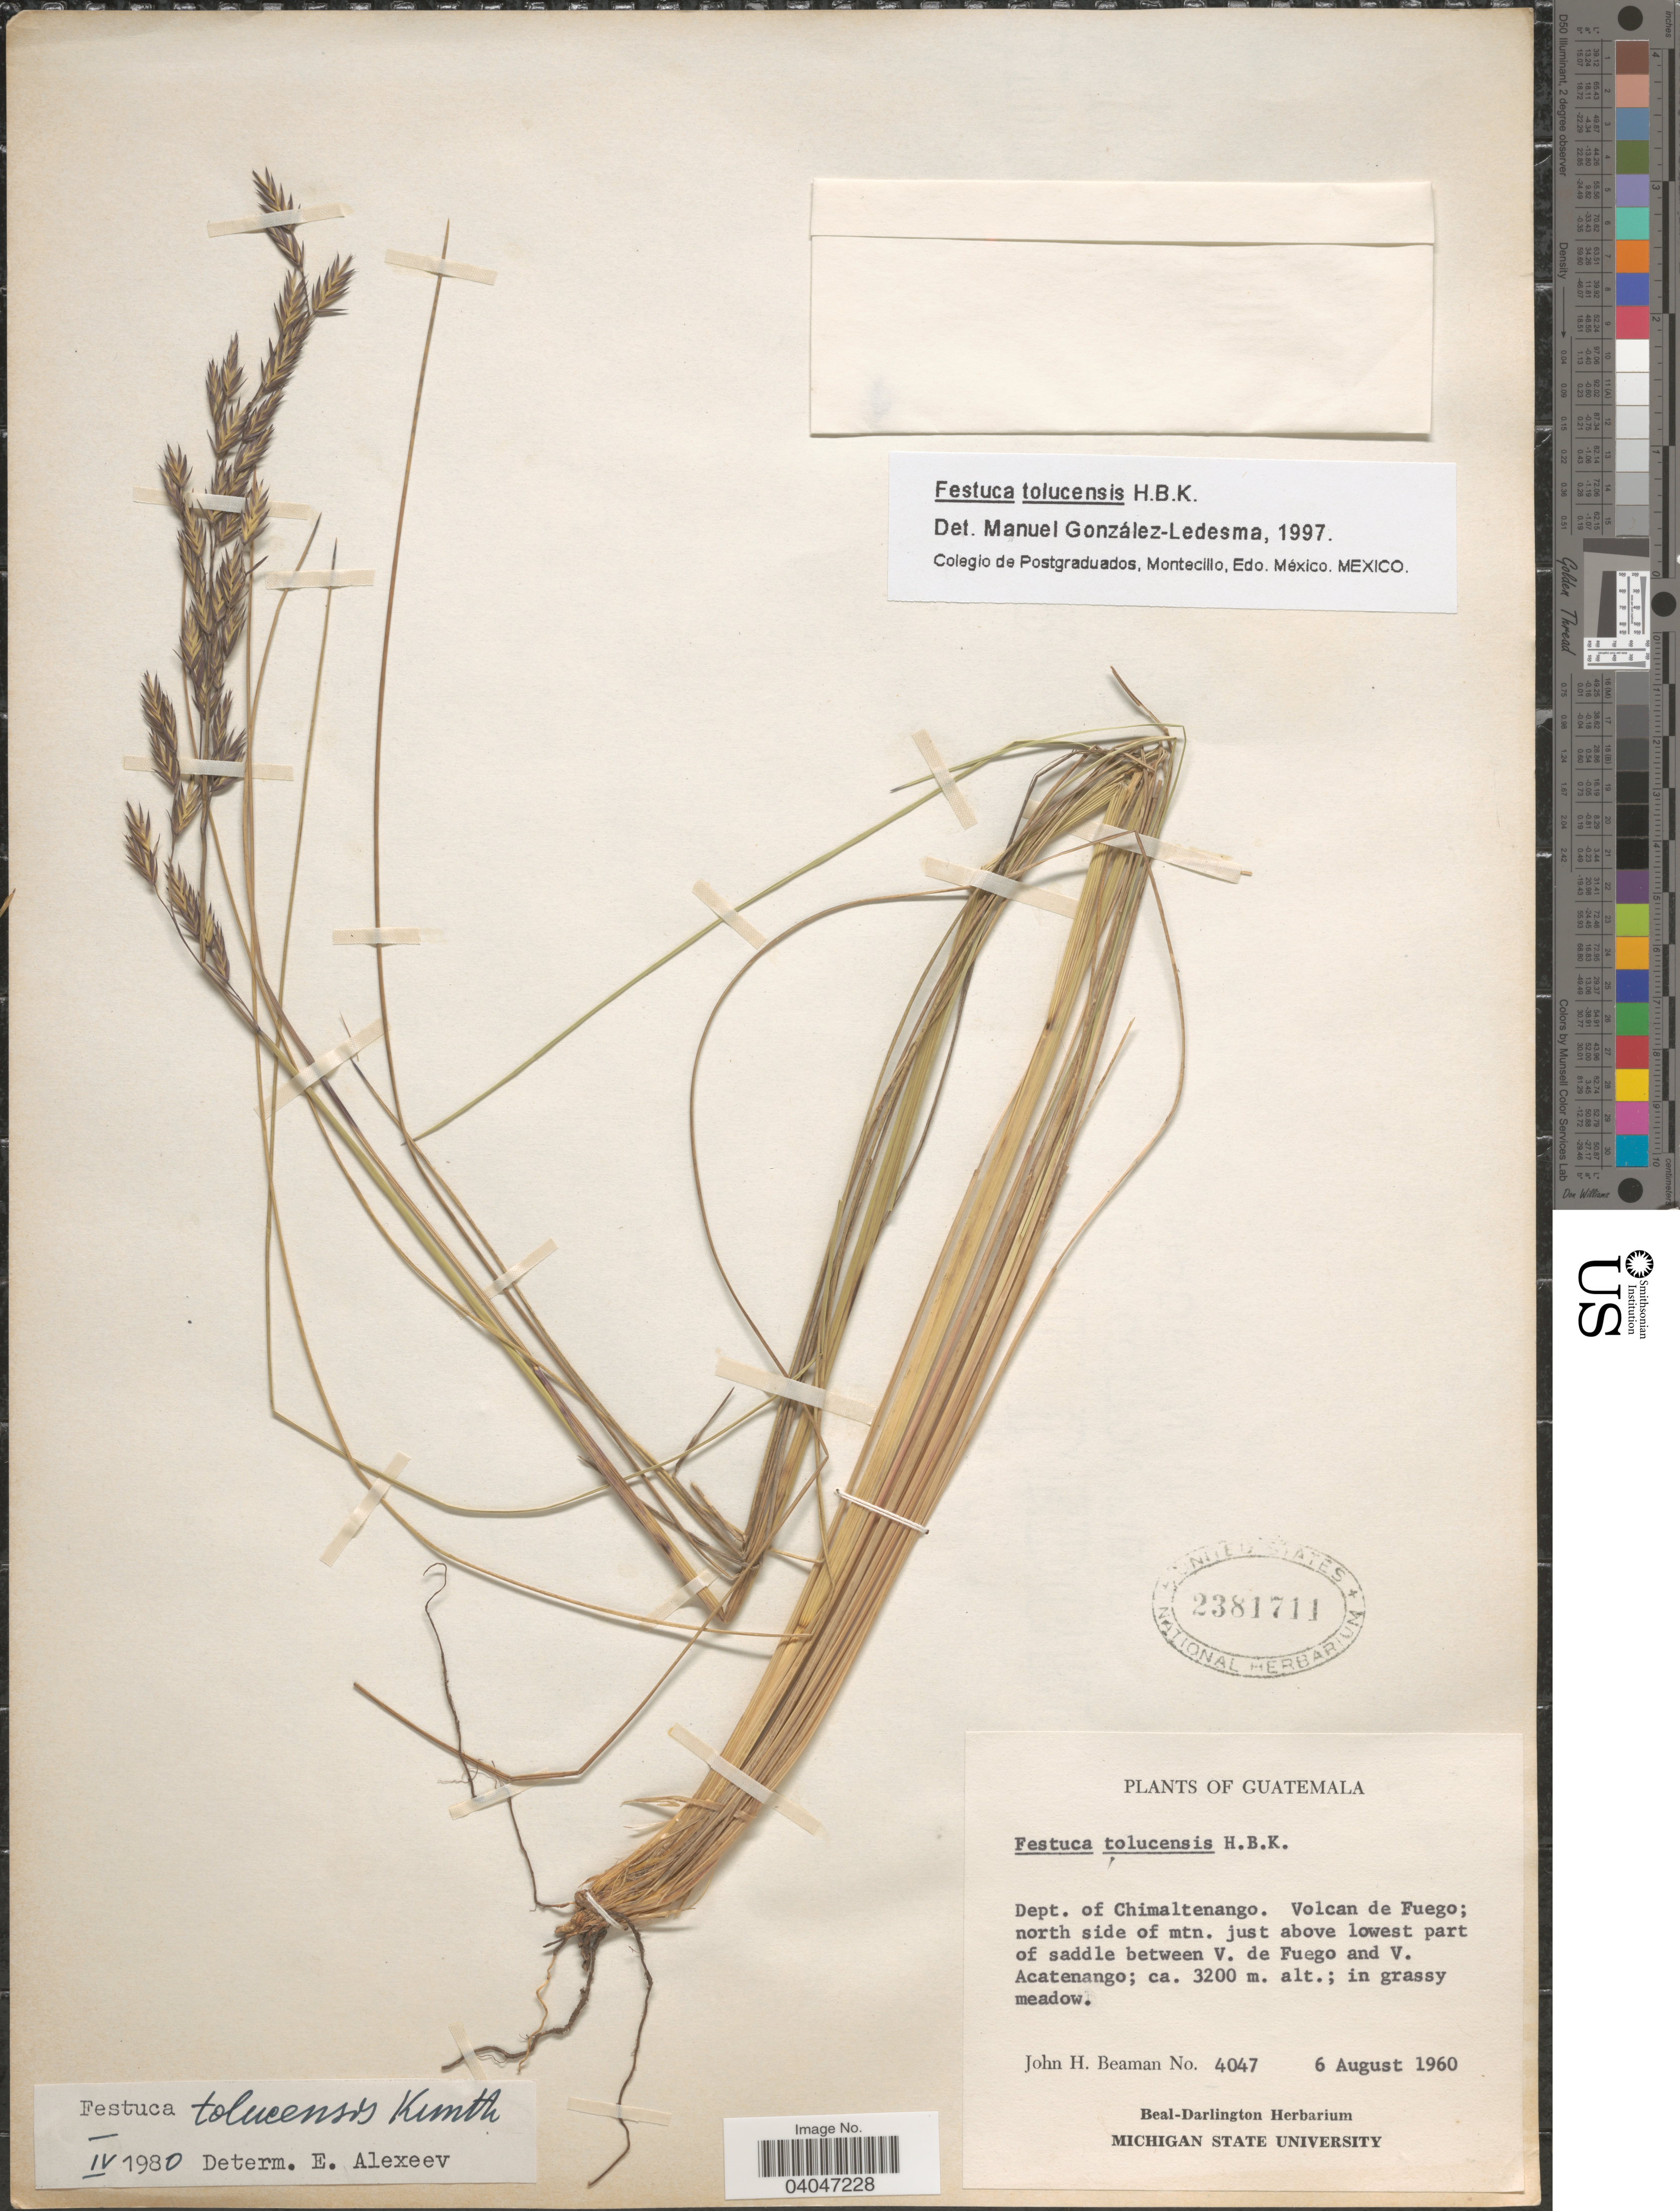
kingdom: Plantae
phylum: Tracheophyta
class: Liliopsida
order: Poales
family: Poaceae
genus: Festuca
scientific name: Festuca tolucensis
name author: Kunth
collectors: J. H. Beaman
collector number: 4047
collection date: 1960-08-06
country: Guatemala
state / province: Chimaltenango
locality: Dept. of Chimaltenango. Volcan de Fuego; north side of mtn. just above lowest part of saddle between V. de Fuego and V. Acatenango.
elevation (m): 3200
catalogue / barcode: US 2381711